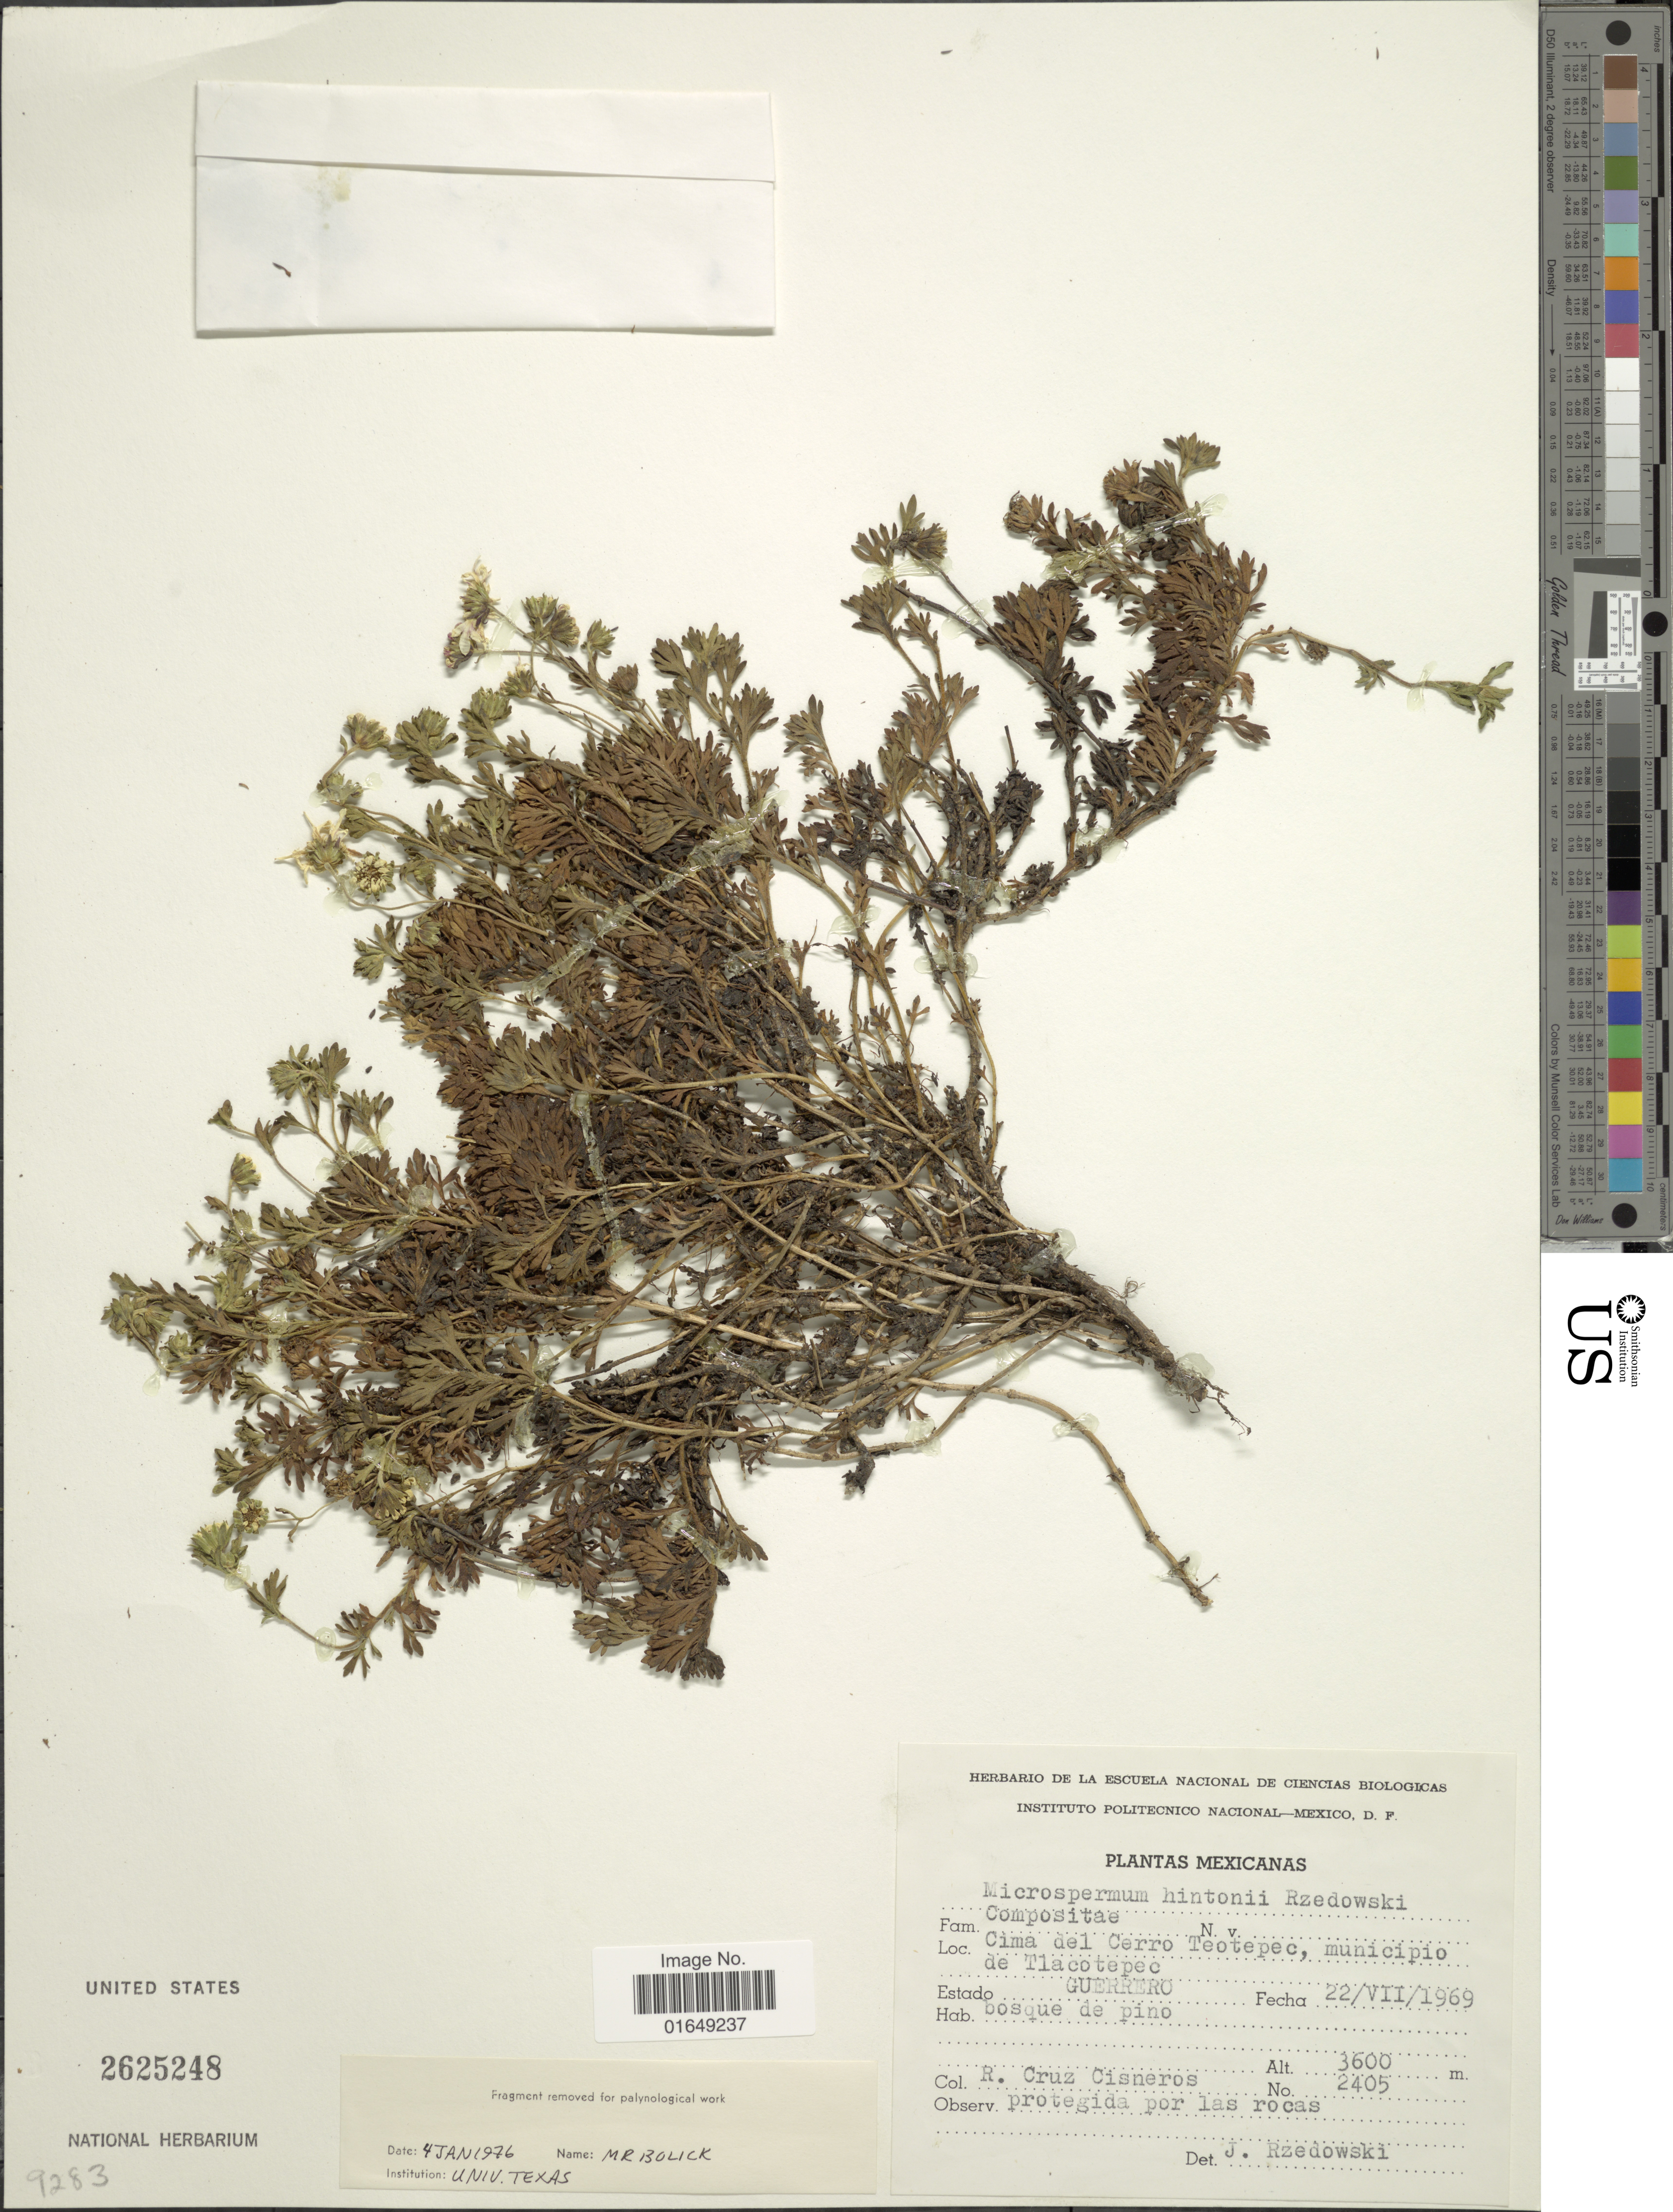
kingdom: Plantae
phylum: Tracheophyta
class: Magnoliopsida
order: Asterales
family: Asteraceae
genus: Microspermum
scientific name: Microspermum hintonii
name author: Rzed.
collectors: R. Cruz Cisneros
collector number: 2405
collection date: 1969-07-22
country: Mexico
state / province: Guerrero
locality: Cima del Cerro Teotepec, municipio de Tlacotepec.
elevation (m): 3600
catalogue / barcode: US 2625248